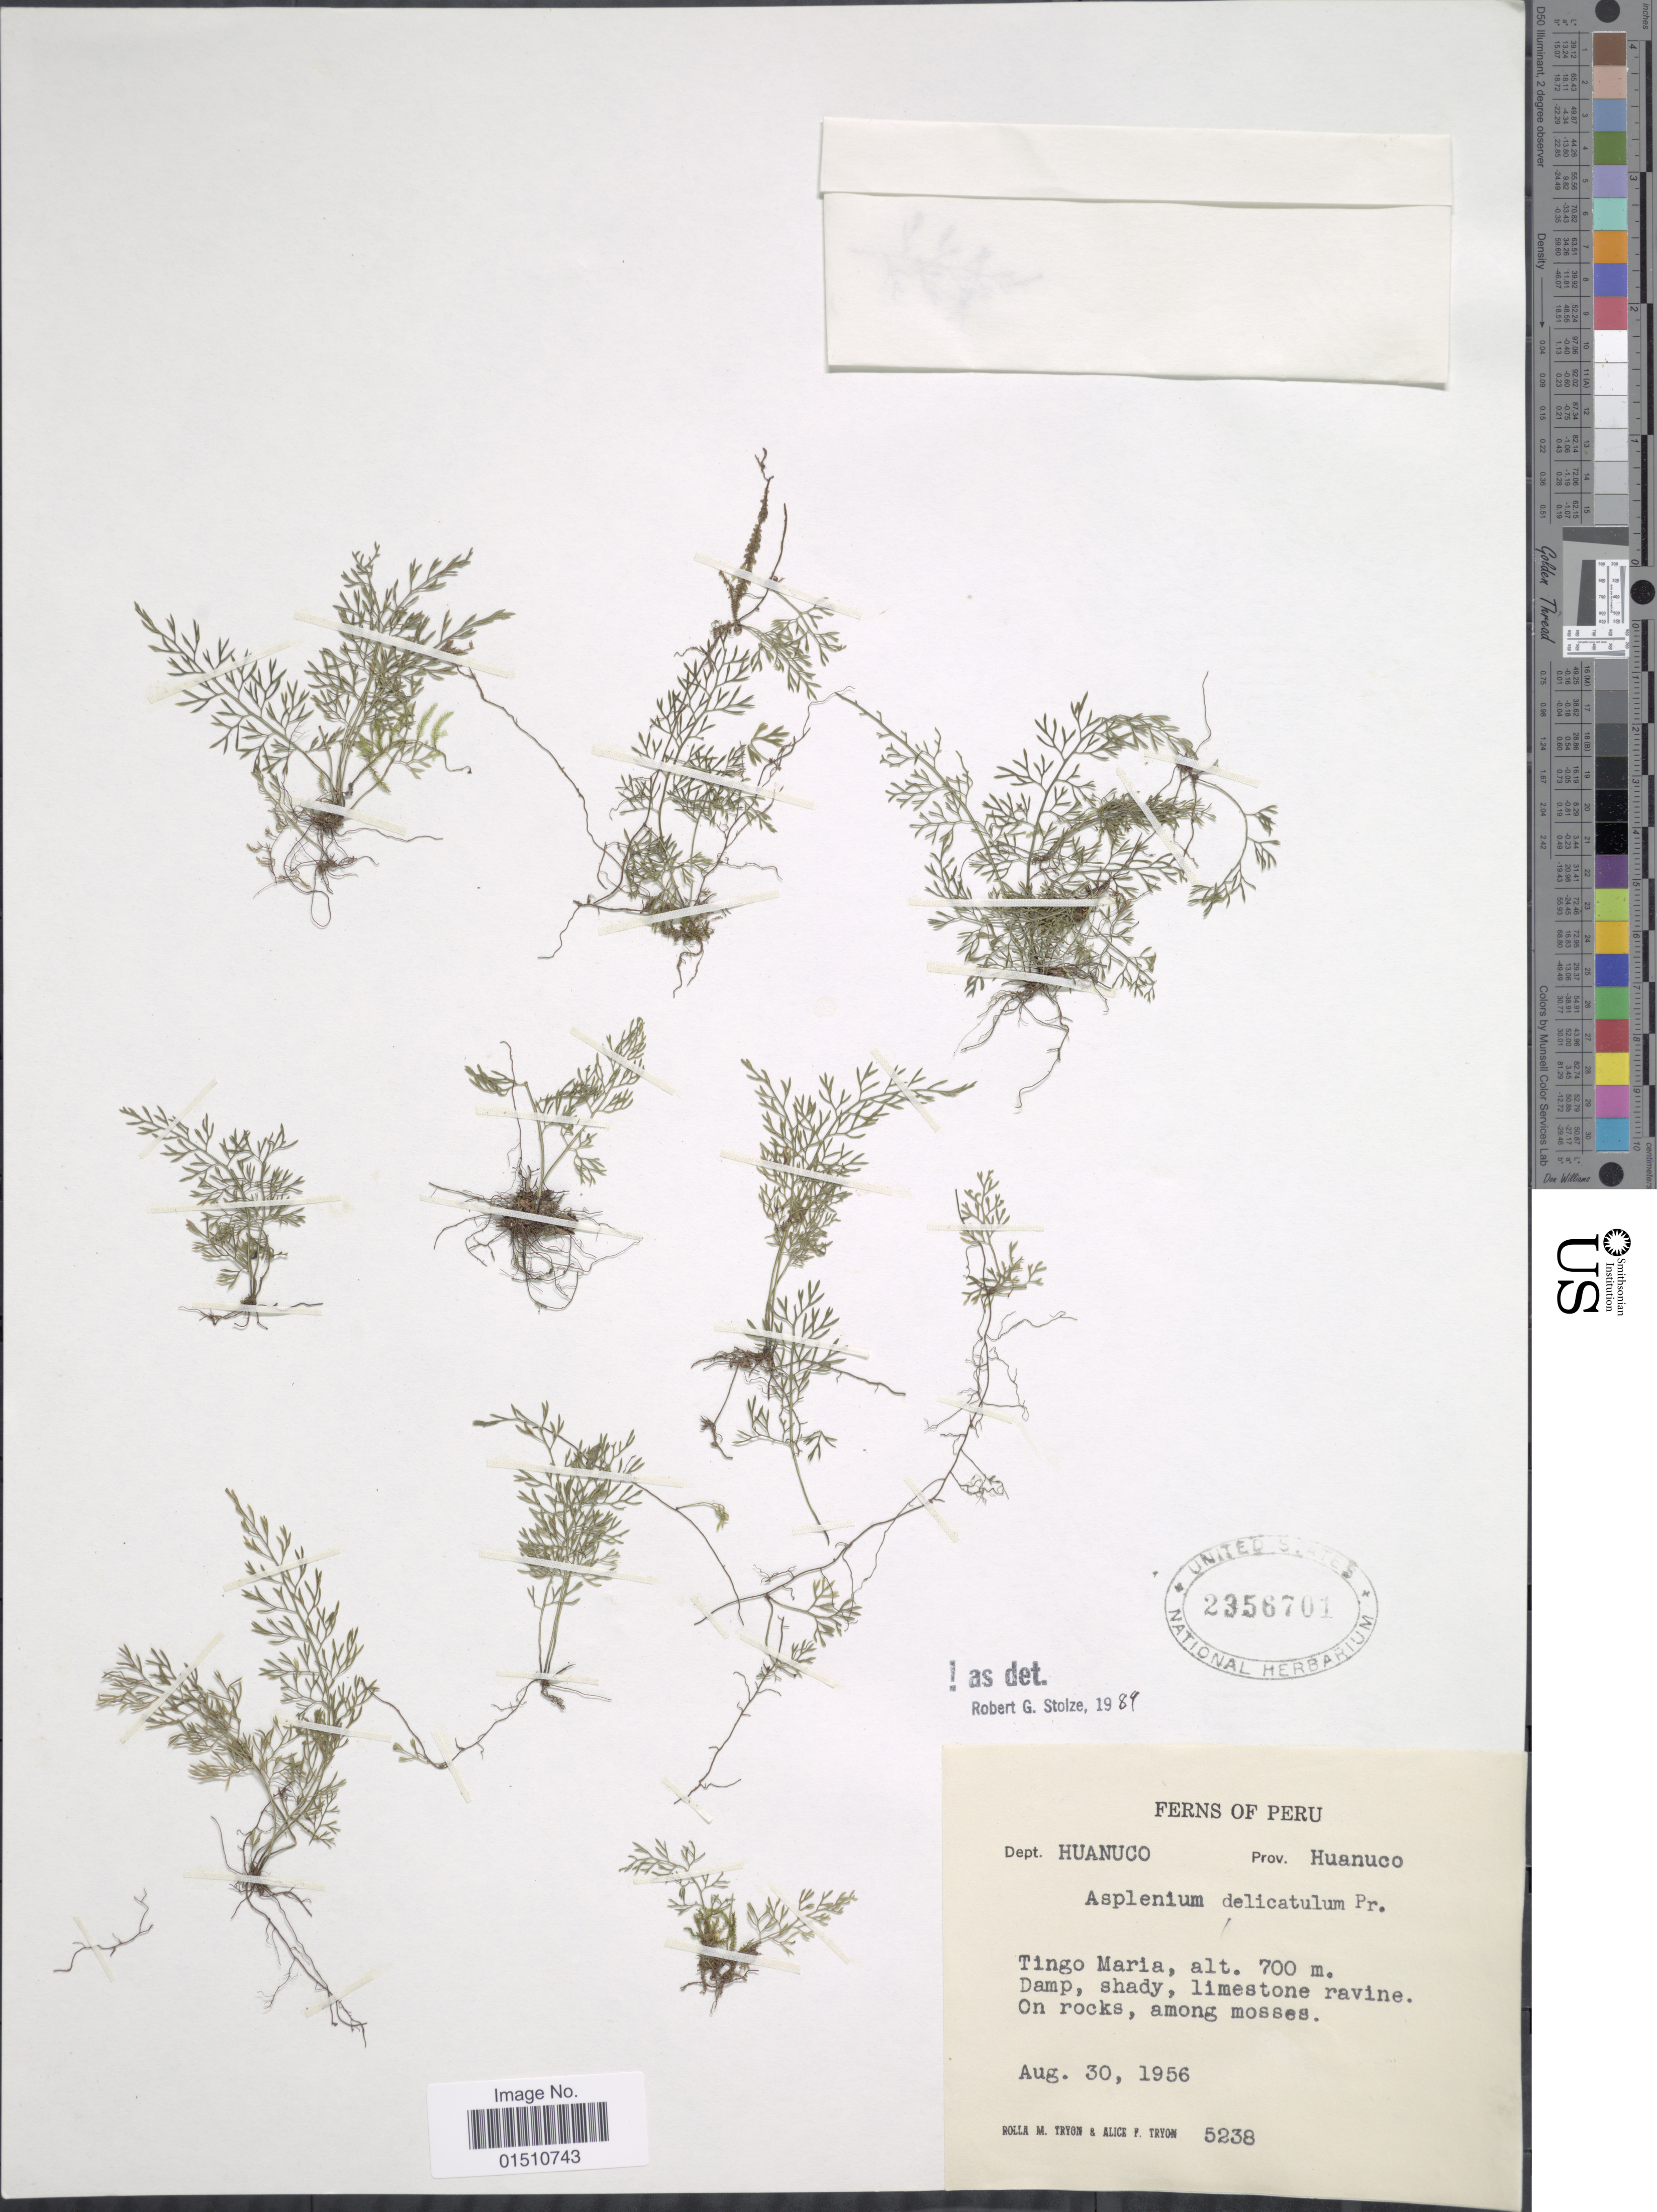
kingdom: Plantae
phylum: Tracheophyta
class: Polypodiopsida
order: Polypodiales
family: Aspleniaceae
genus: Asplenium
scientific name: Asplenium delicatulum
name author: C. Presl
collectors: R. M. Tryon & A. F. Tryon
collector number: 5238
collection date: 1956-08-30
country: Peru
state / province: Huánuco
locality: Peru, Dept. Huanuco, Prov.: Huanuco, Tingo Maria.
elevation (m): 700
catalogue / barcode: US 2356701